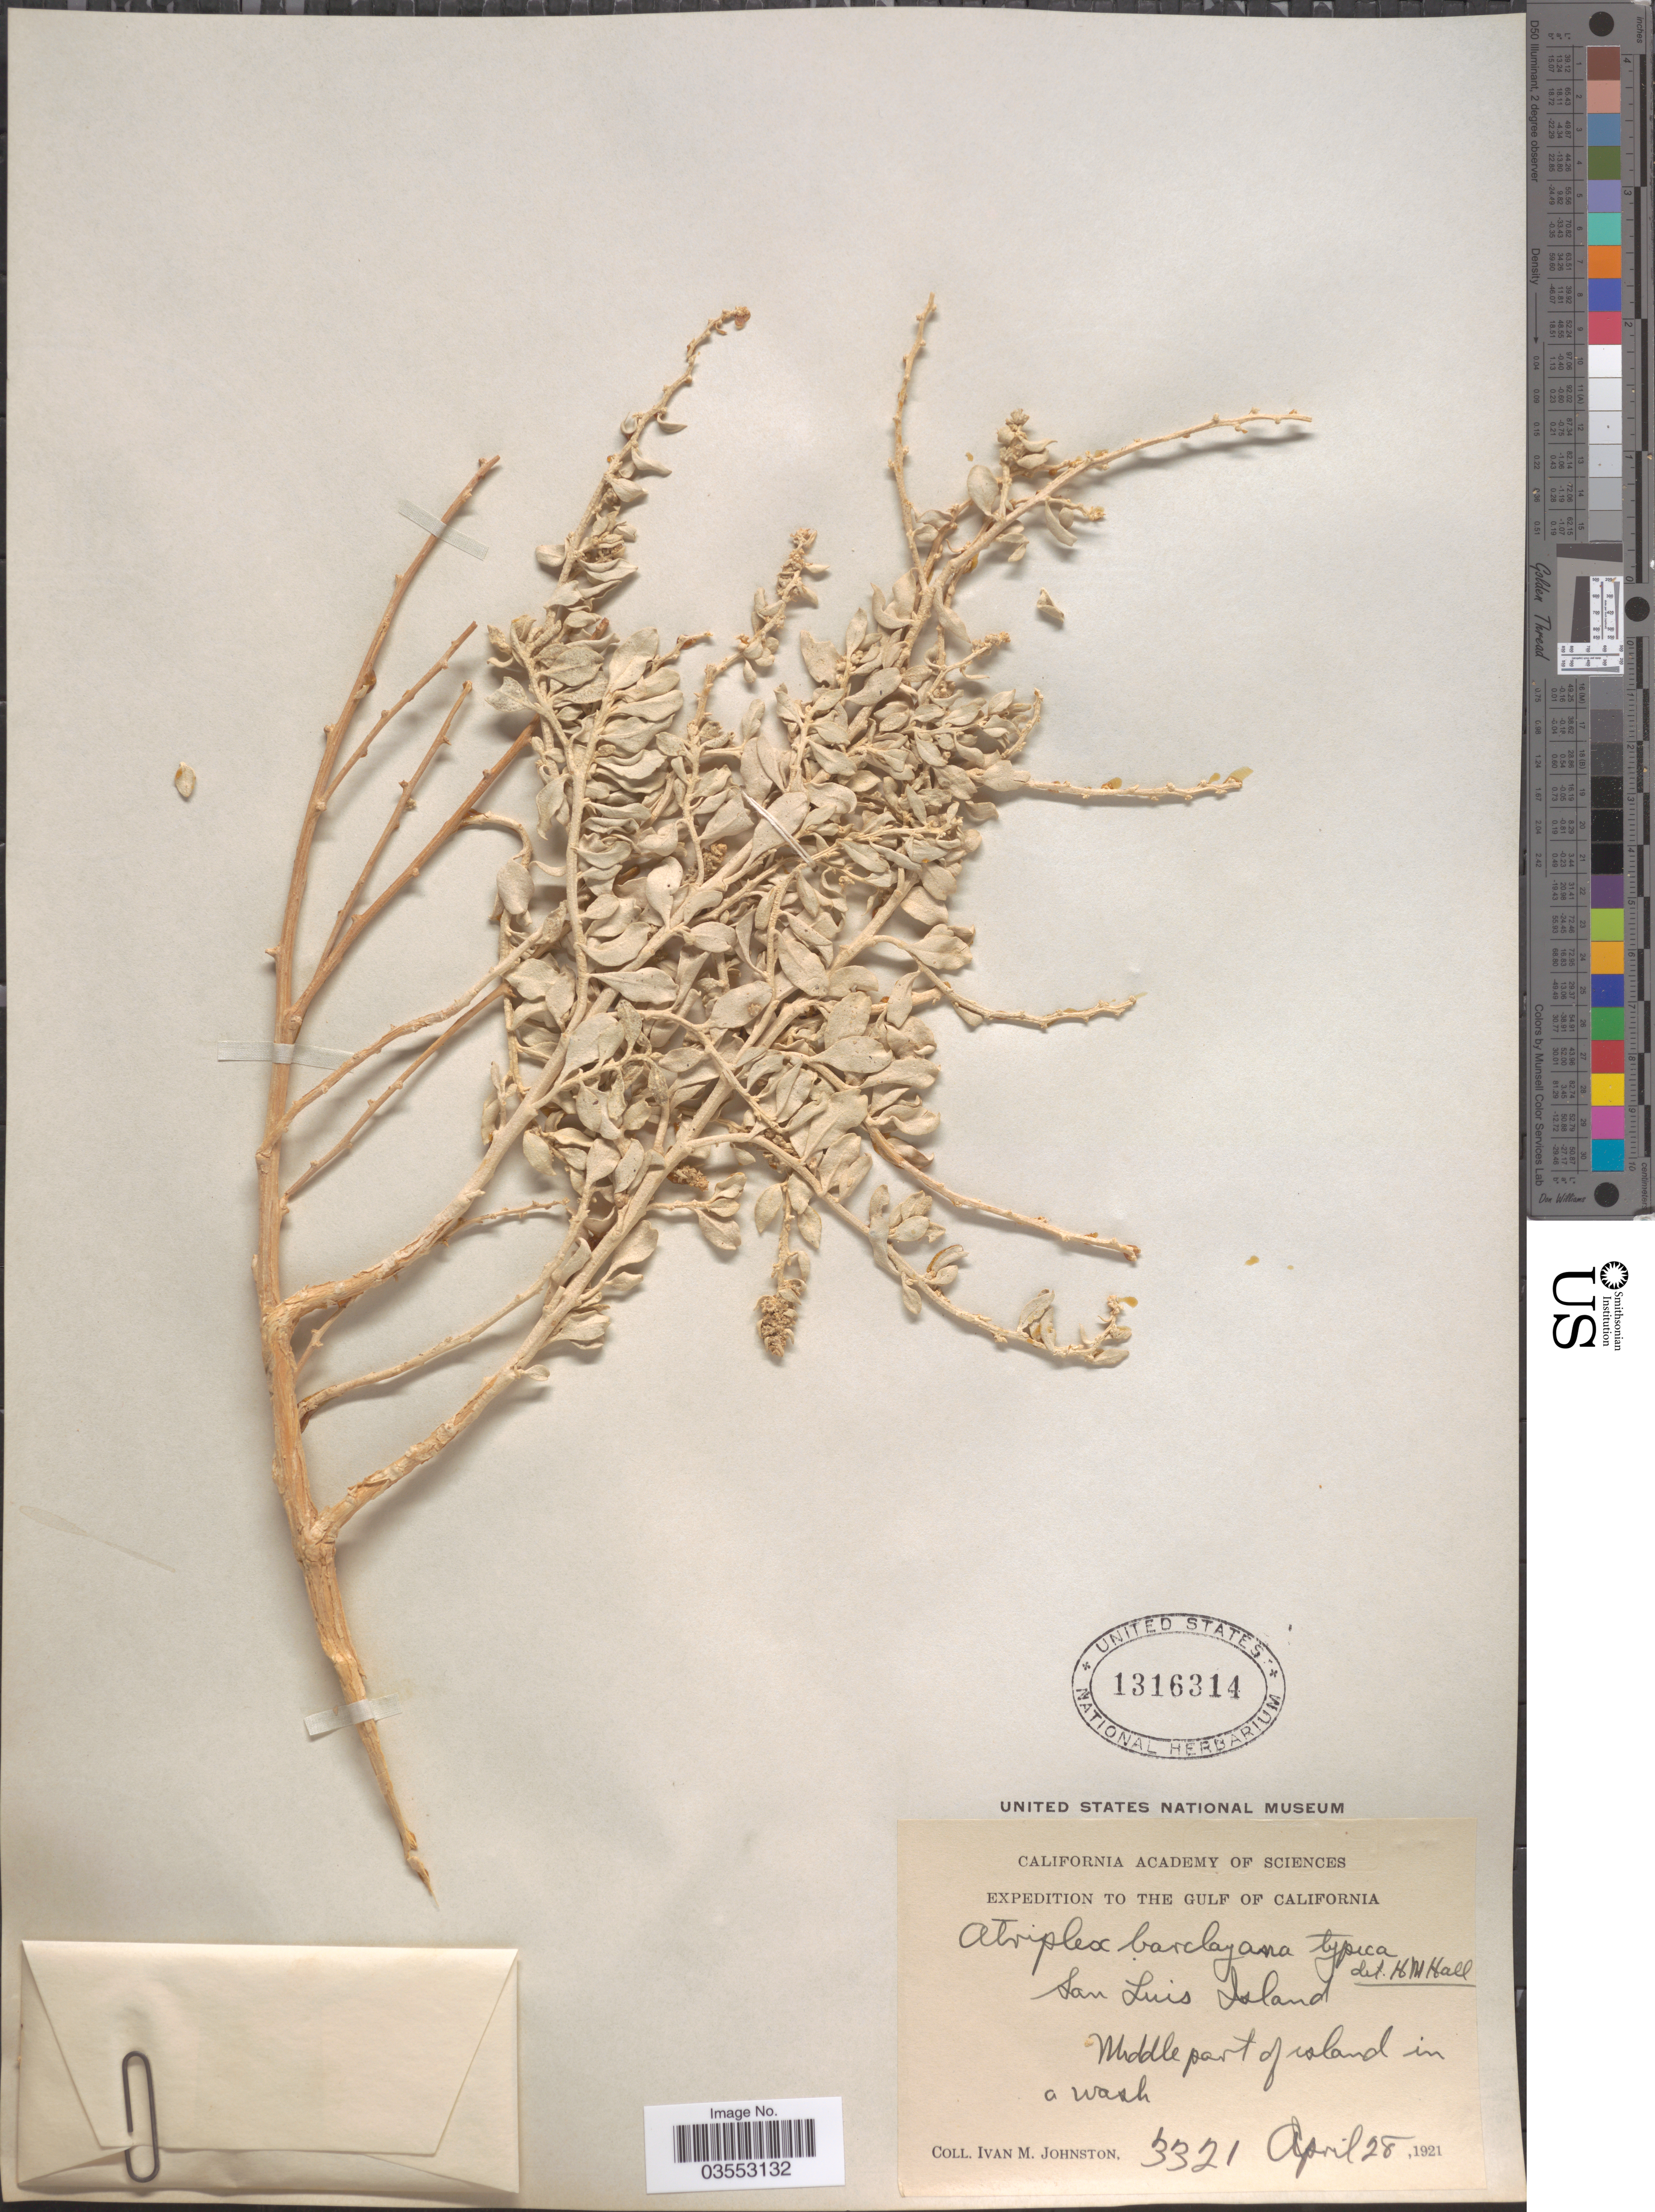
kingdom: Plantae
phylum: Tracheophyta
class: Magnoliopsida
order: Caryophyllales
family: Amaranthaceae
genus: Atriplex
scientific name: Atriplex barclayana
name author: (Benth.) D. Dietr.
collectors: I.M. Johnston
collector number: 3321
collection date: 1921-04-28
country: Mexico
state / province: Baja California Norte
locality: The Gulf of California. San Luis Island. Middle part of island in a wash.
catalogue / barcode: US 1316314